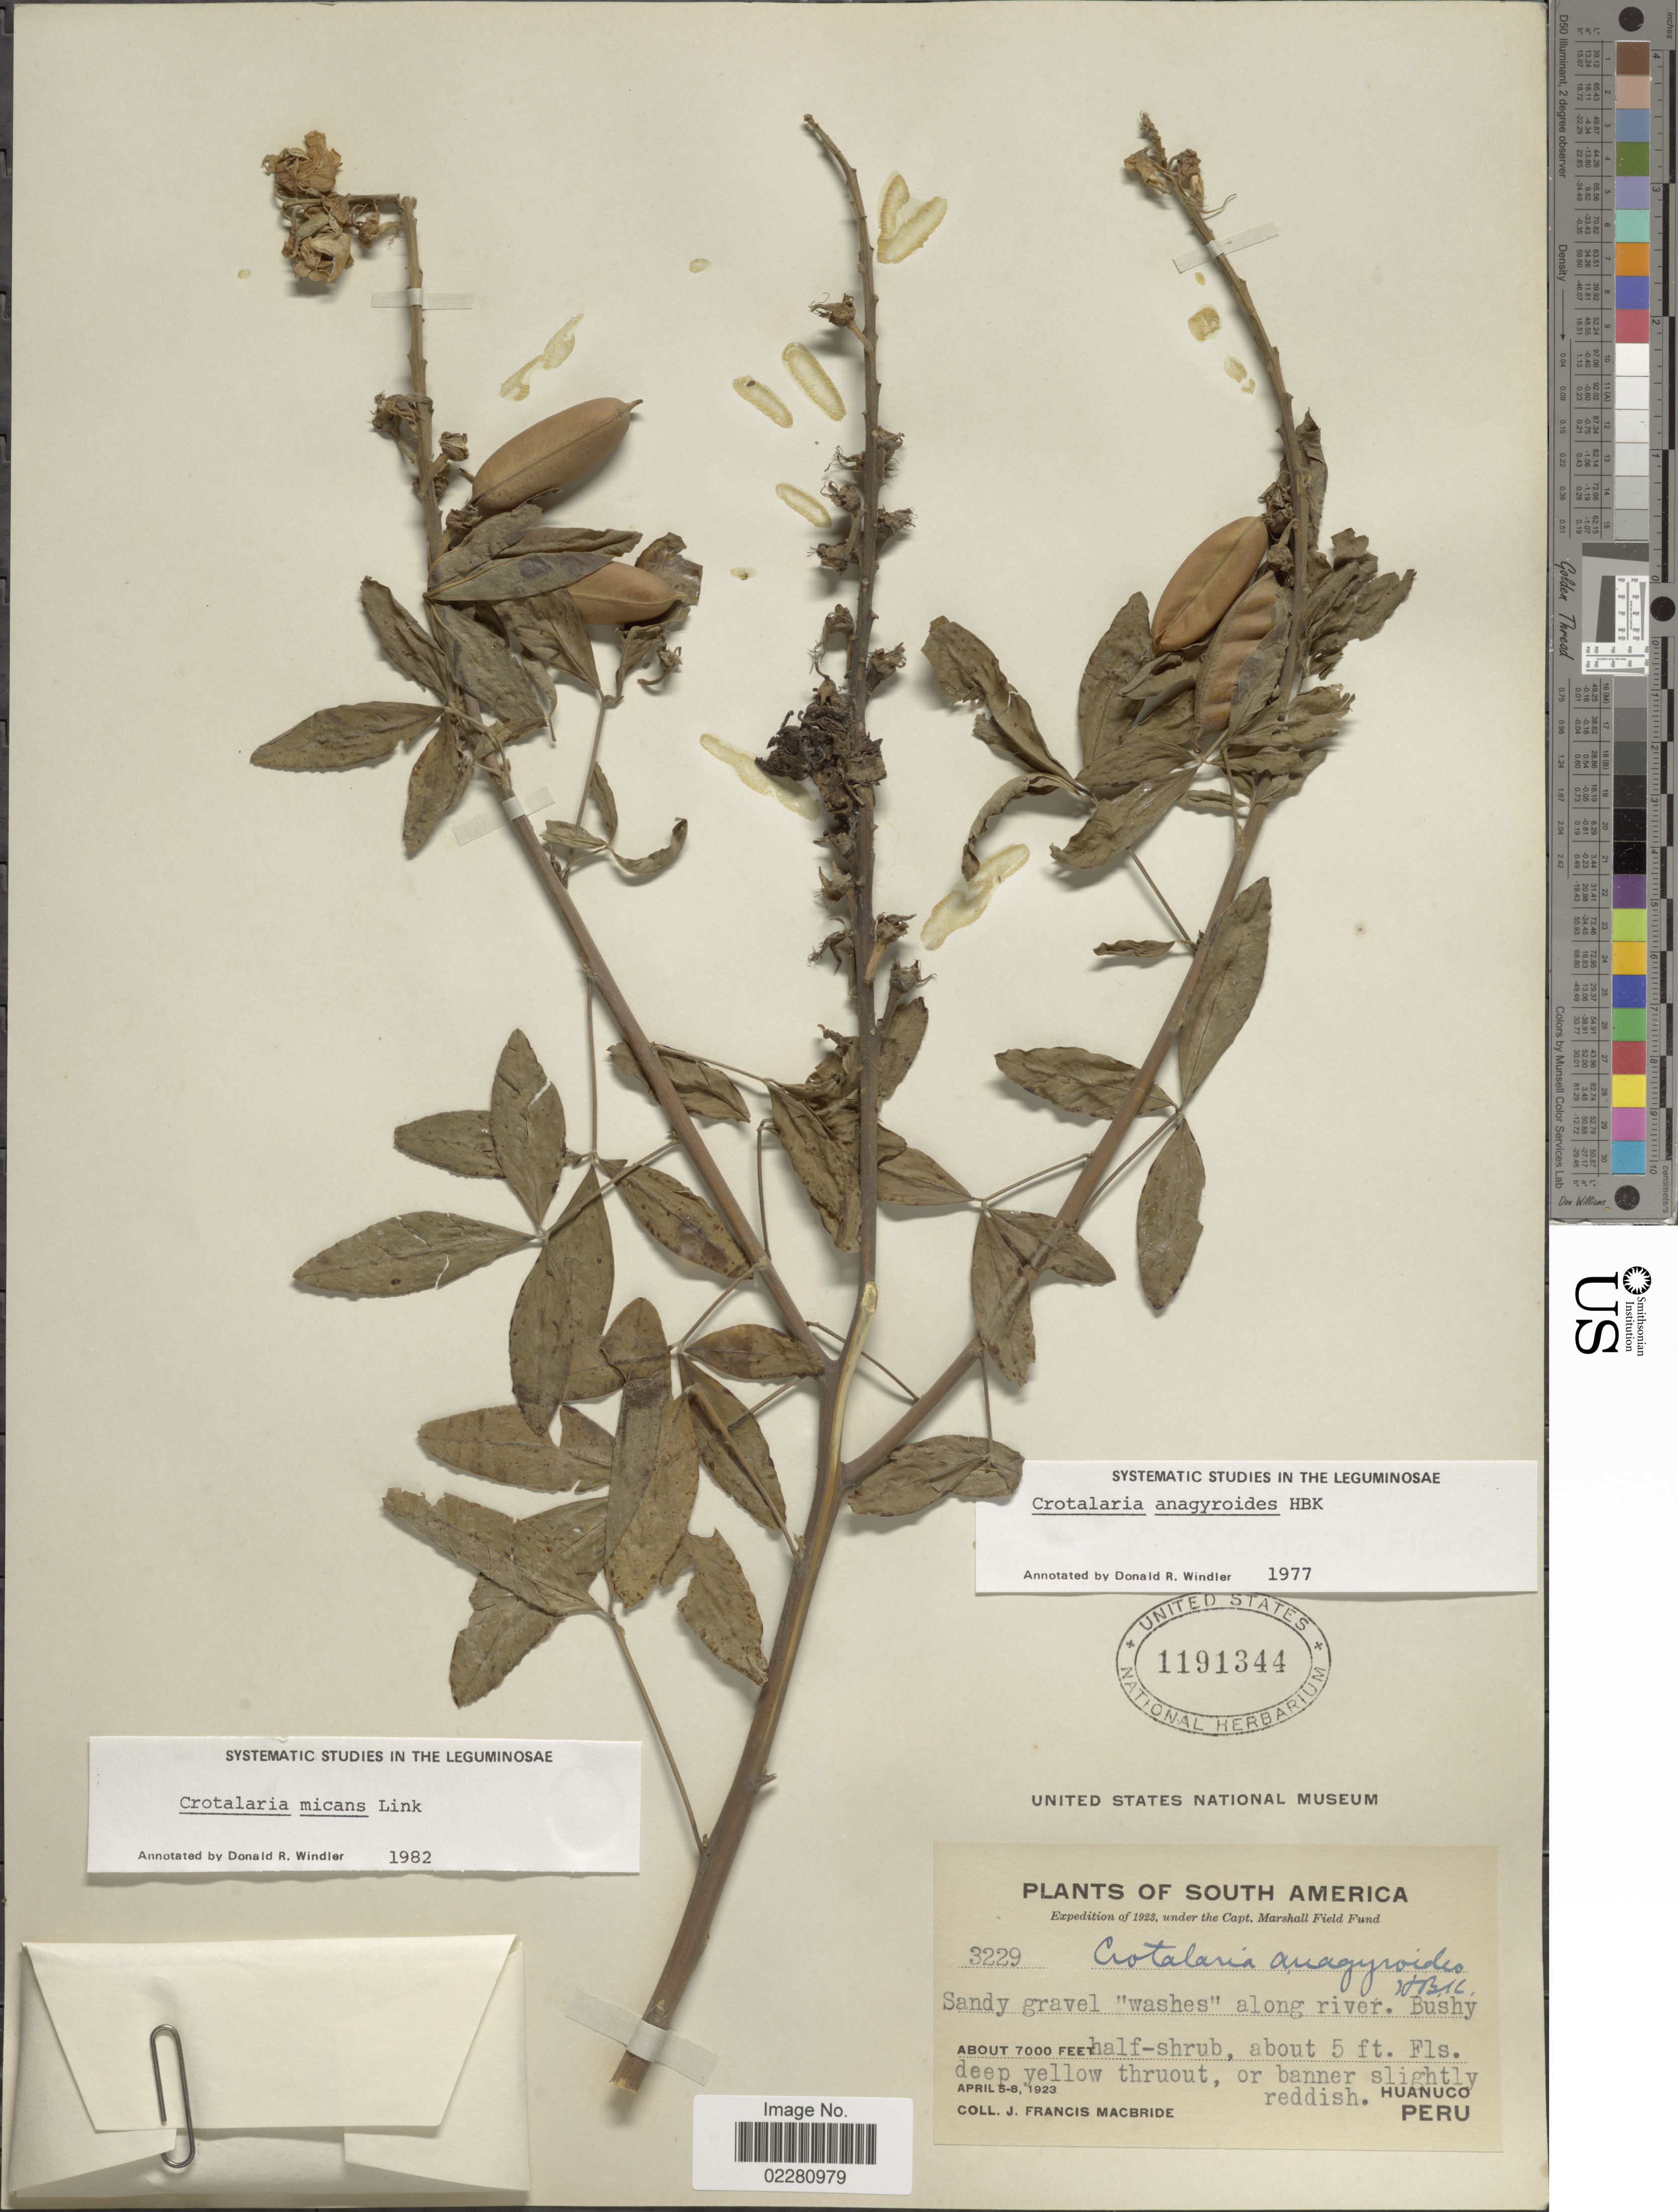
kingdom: Plantae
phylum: Tracheophyta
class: Magnoliopsida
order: Fabales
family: Fabaceae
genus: Crotalaria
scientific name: Crotalaria micans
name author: Link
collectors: J. F. Macbride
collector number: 3229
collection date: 1923-04-05/1923-04-08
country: Peru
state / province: Huánuco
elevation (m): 2134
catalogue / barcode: US 1191344